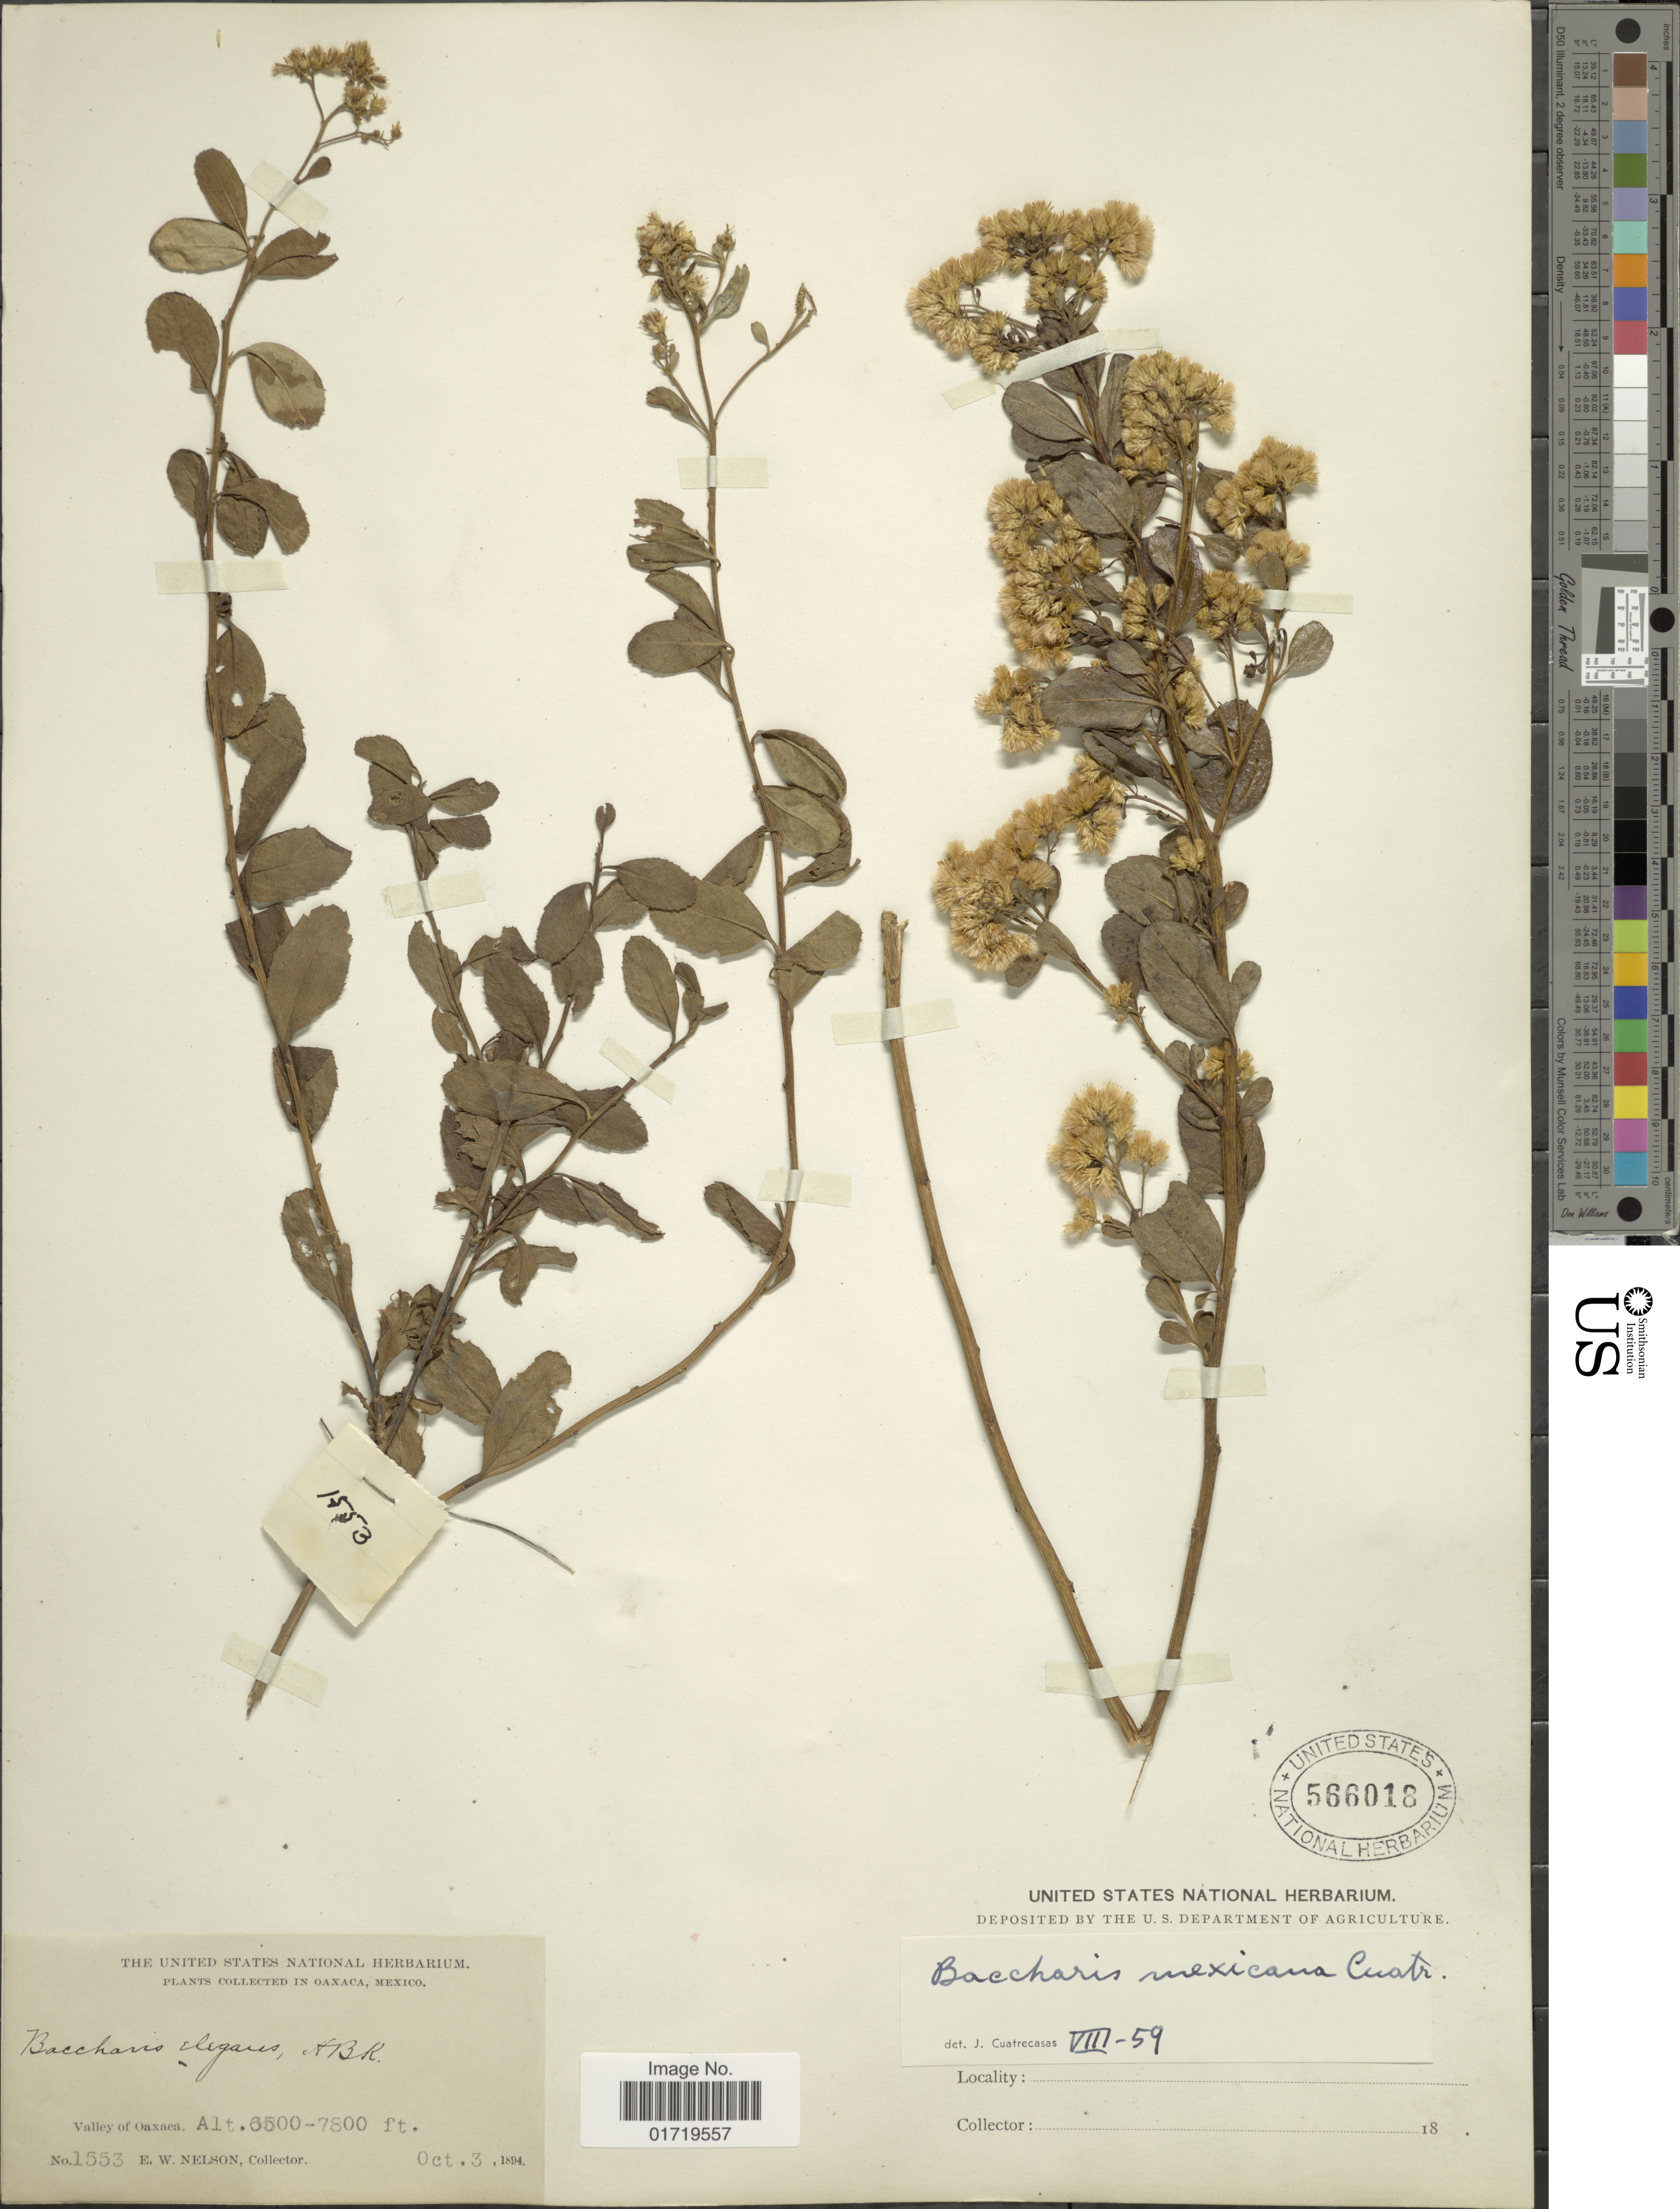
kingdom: Plantae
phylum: Tracheophyta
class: Magnoliopsida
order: Asterales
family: Asteraceae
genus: Baccharis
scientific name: Baccharis mexicana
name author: Cuatrec.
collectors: E. W. Nelson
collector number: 1553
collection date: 1894-10-03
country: Mexico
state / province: Oaxaca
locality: Valley of Oaxaca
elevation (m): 1981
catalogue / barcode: US 566018